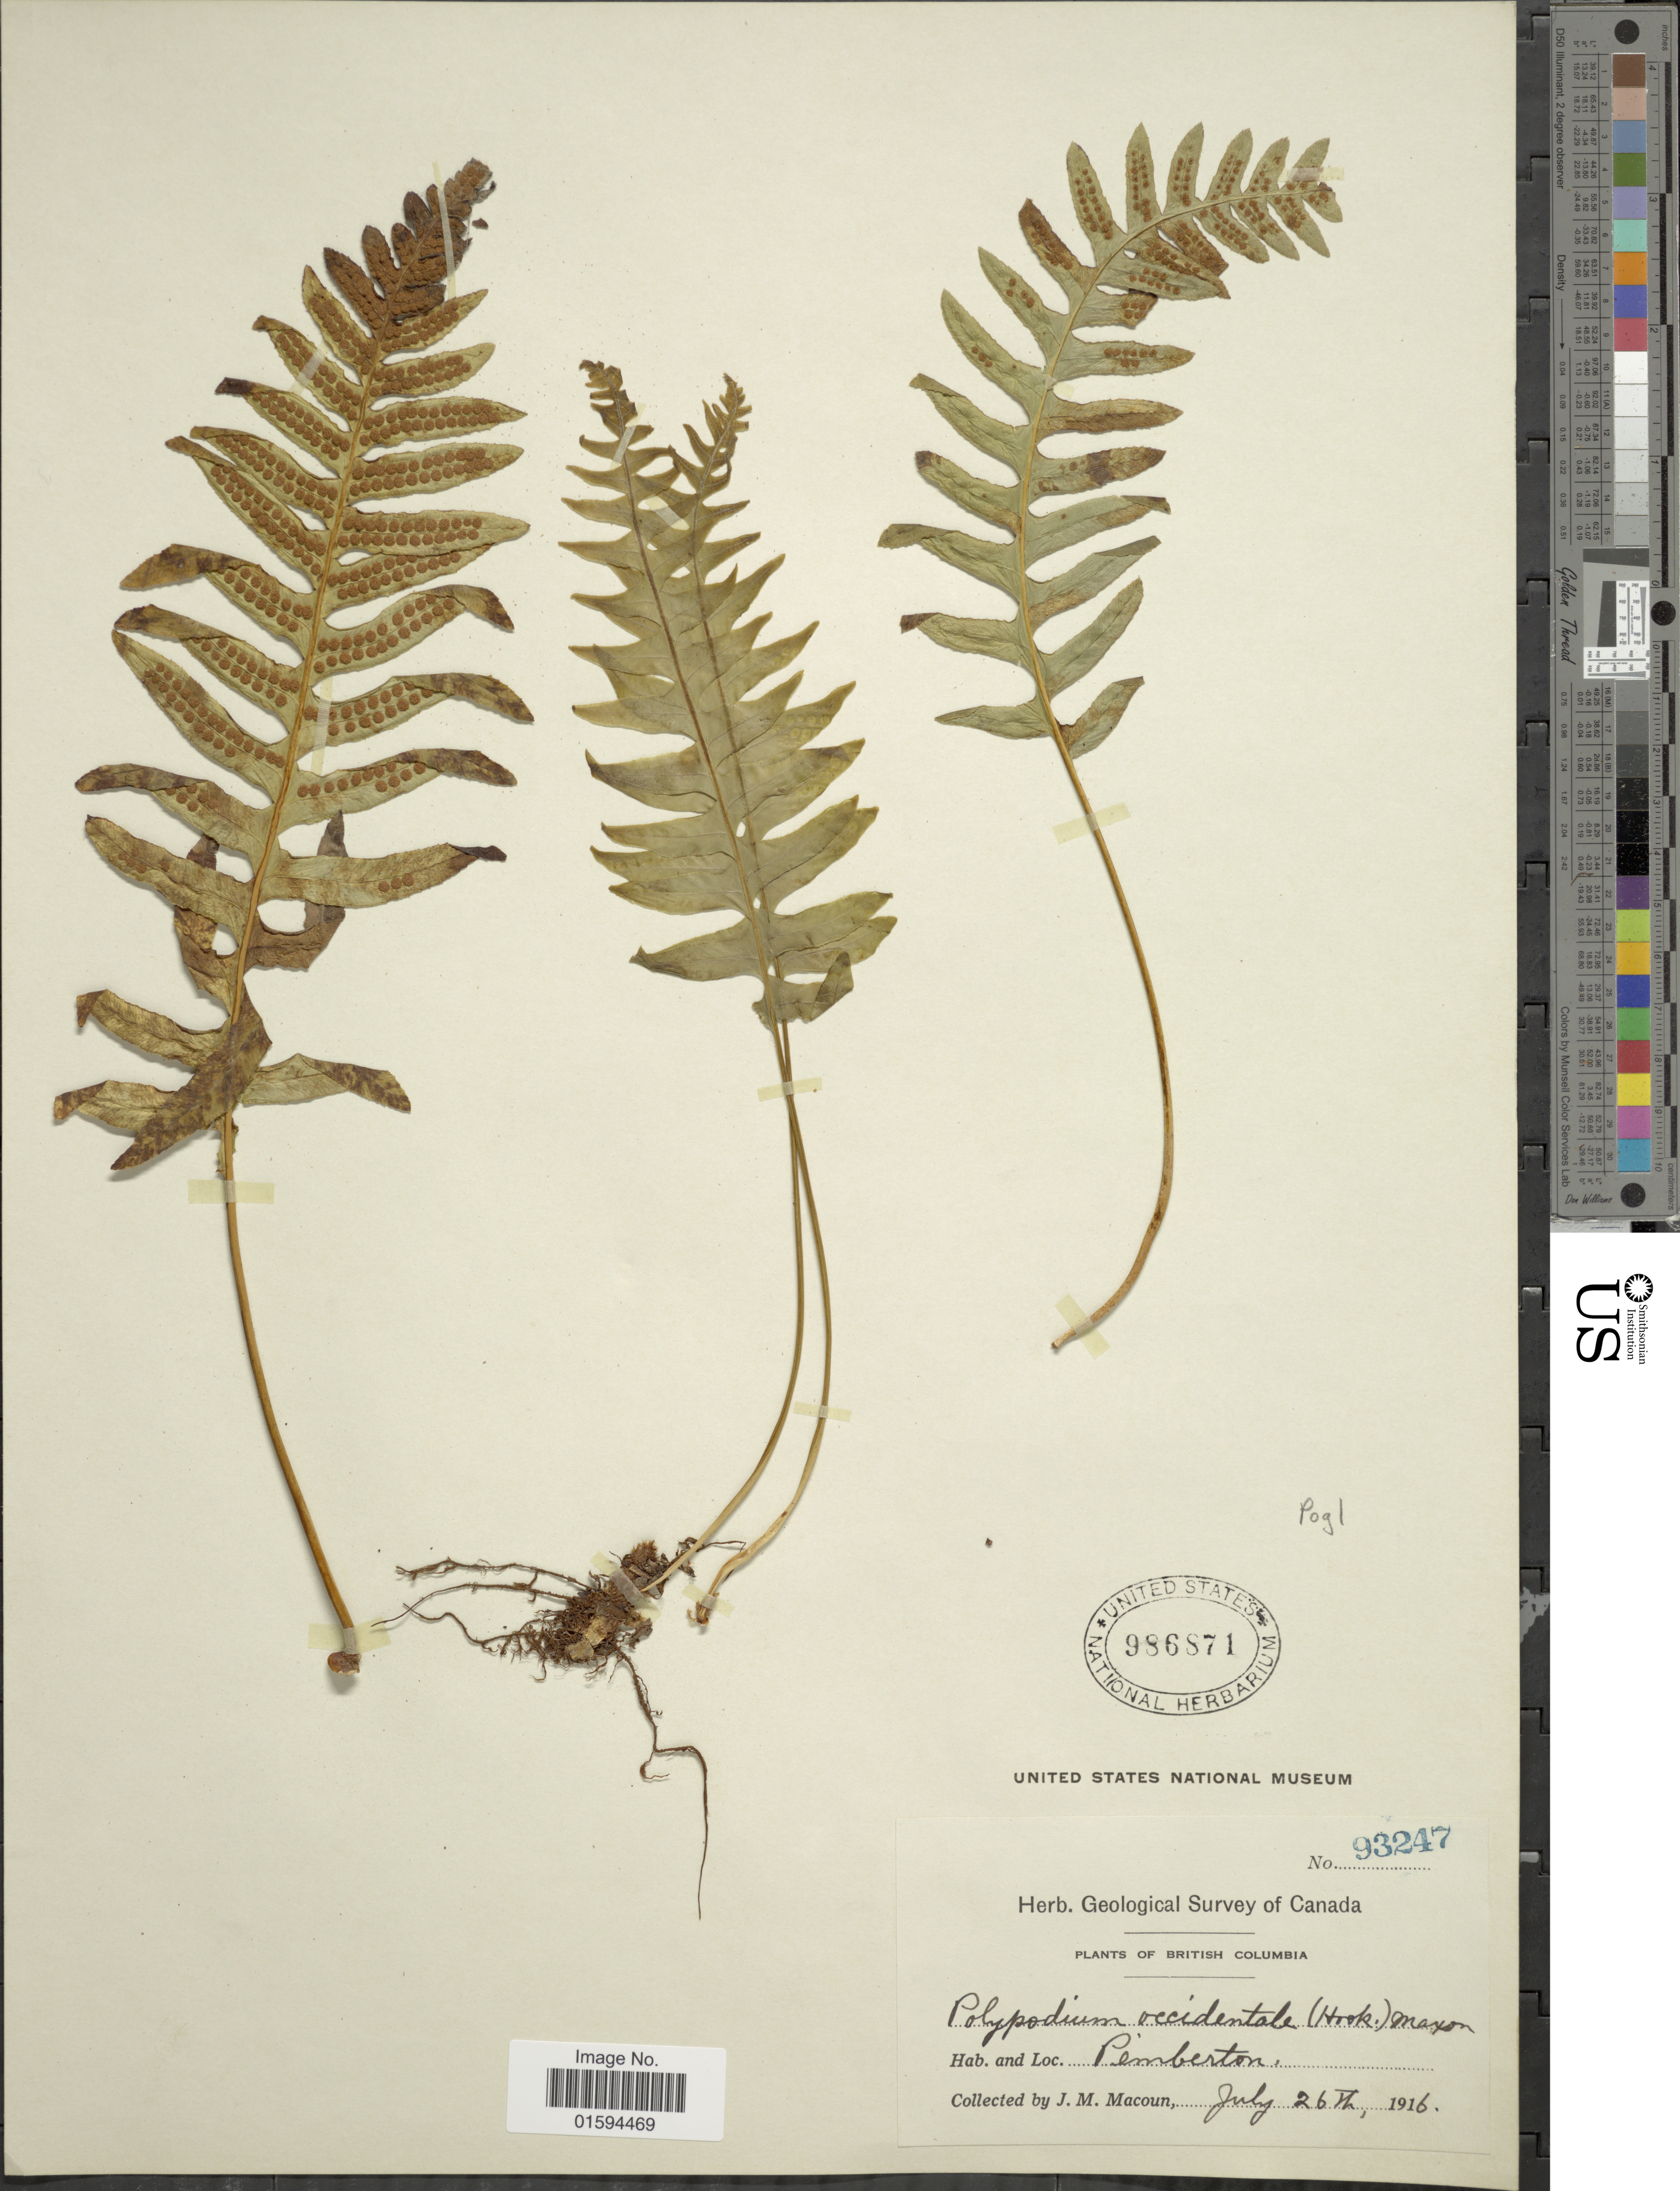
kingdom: Plantae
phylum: Tracheophyta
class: Polypodiopsida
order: Polypodiales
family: Polypodiaceae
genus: Polypodium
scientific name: Polypodium glycyrrhiza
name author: D.C. Eaton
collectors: J. M. Macoun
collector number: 93247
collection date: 1916-07-26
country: Canada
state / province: British Columbia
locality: Pemberton.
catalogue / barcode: US 986871